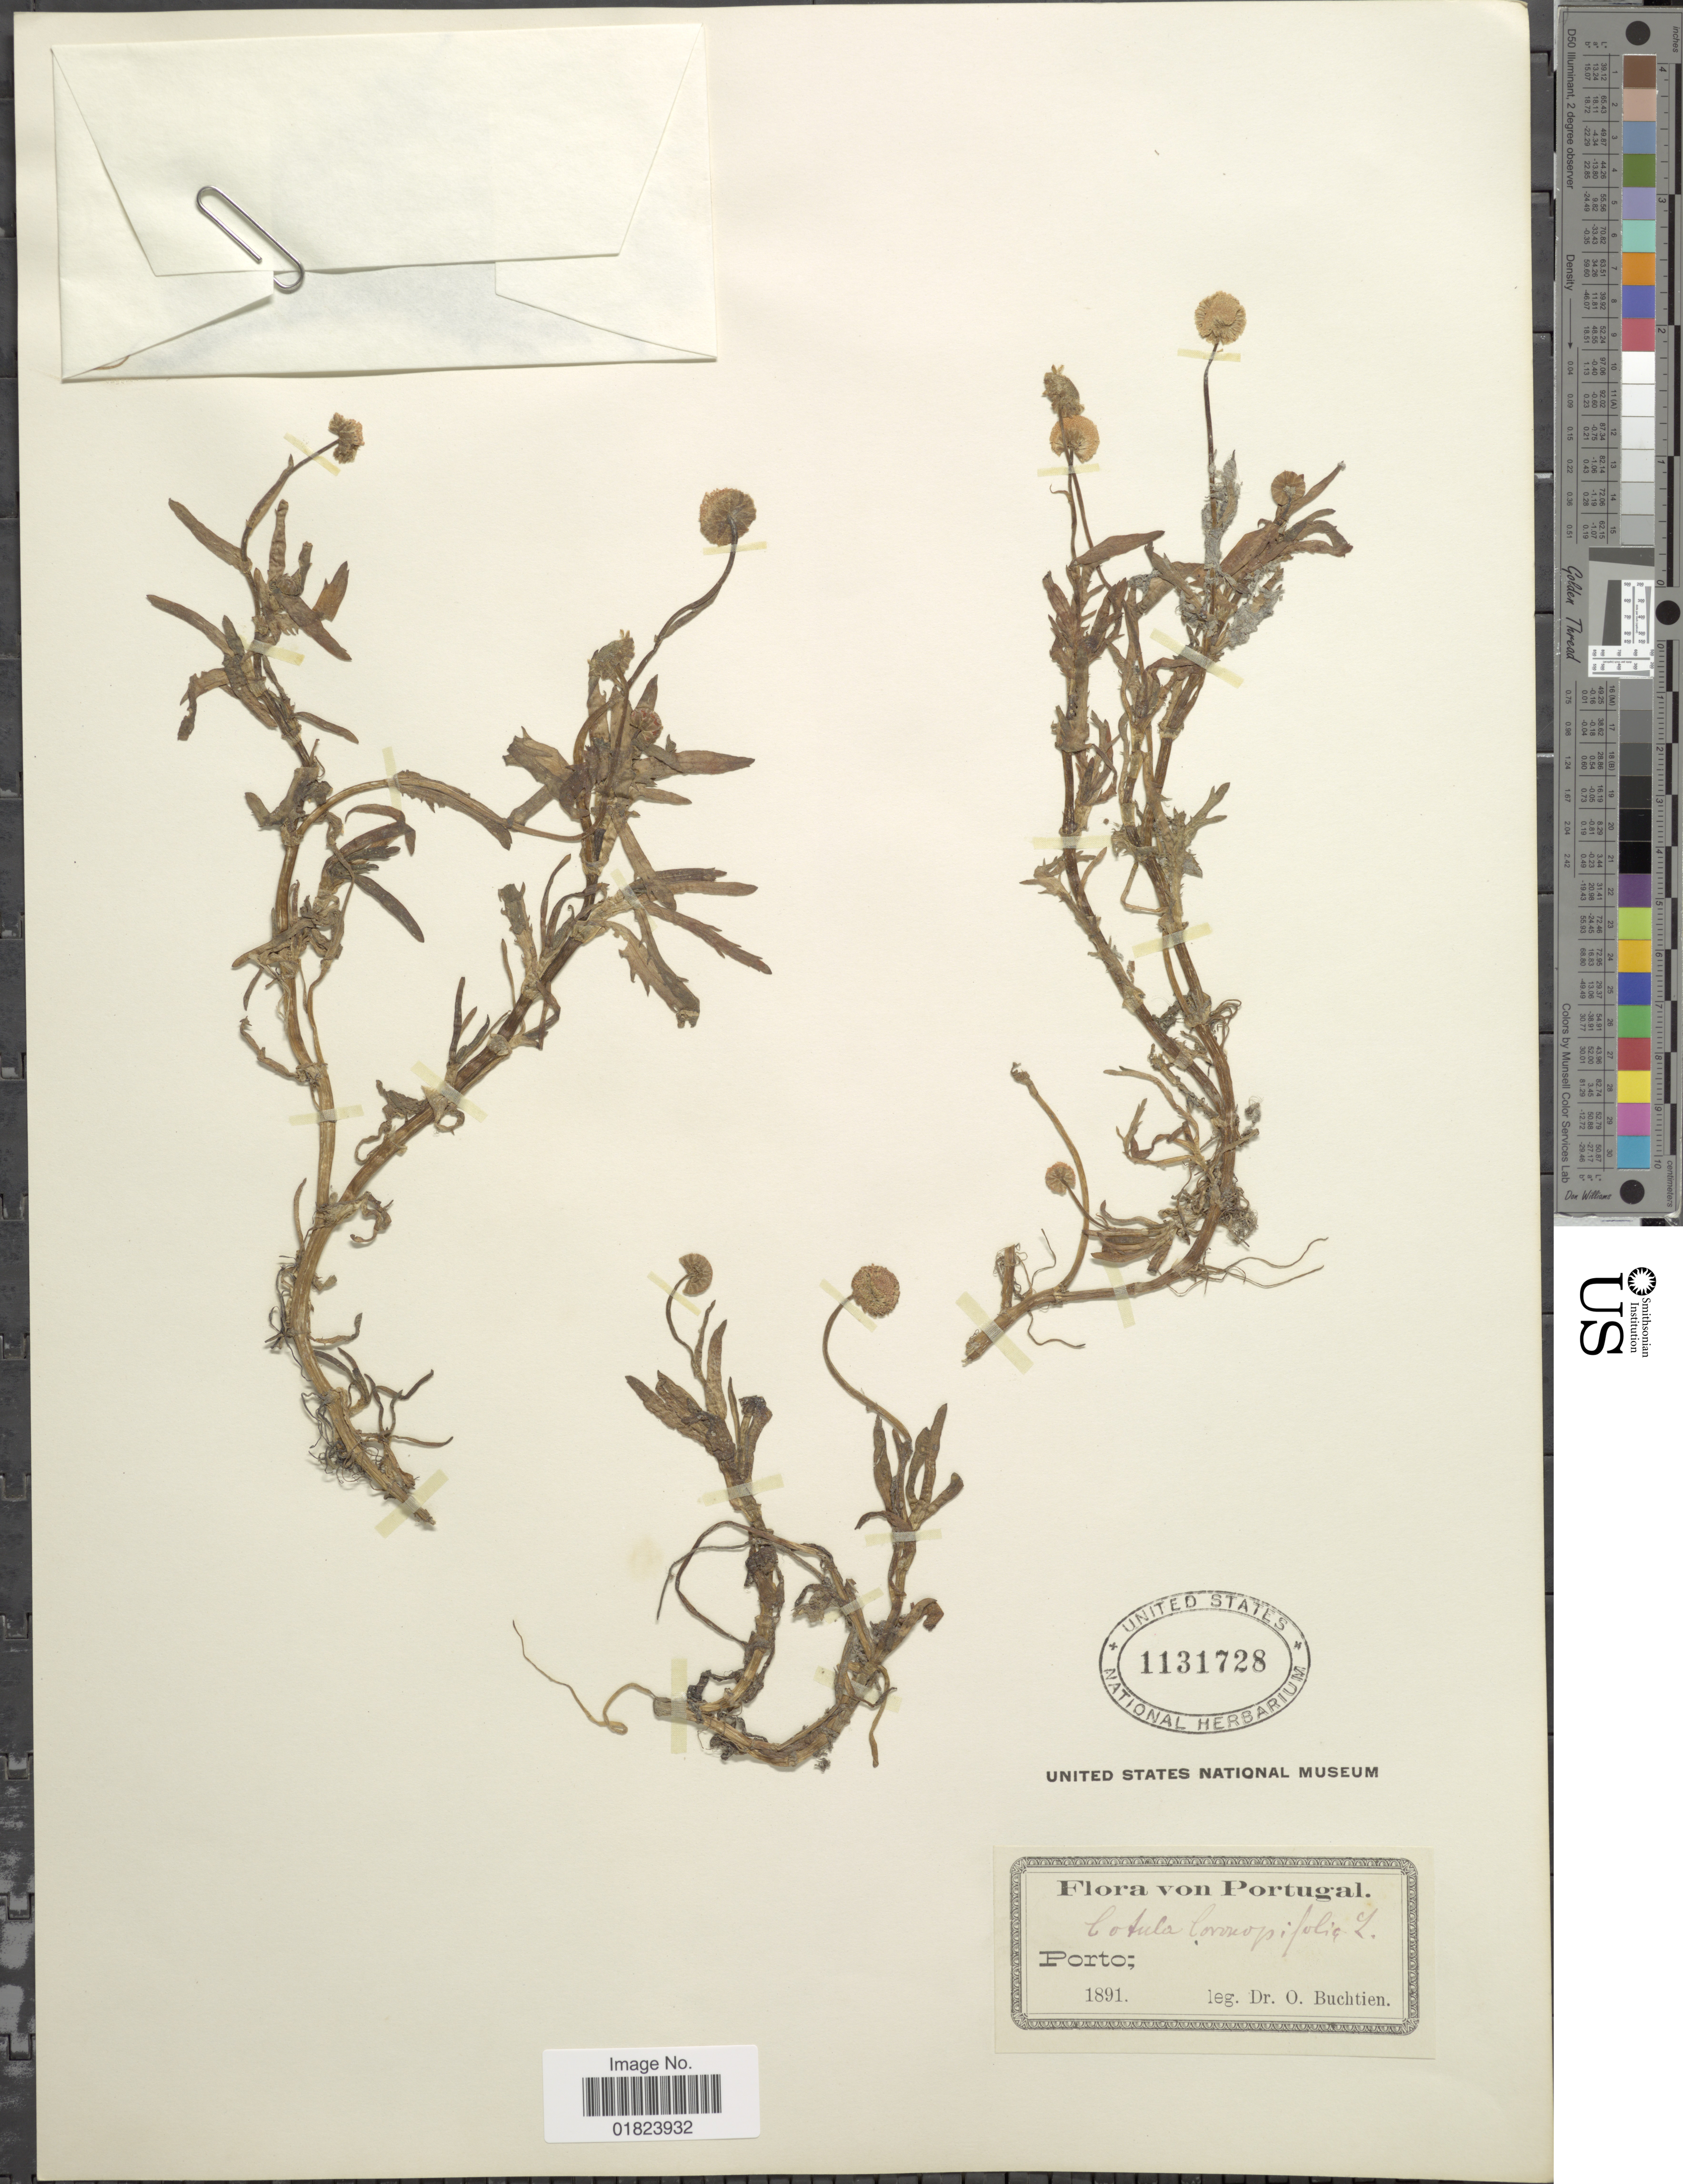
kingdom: Plantae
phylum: Tracheophyta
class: Magnoliopsida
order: Asterales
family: Asteraceae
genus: Cotula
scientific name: Cotula coronopifolia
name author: L.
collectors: O. Buchtien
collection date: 1891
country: Portugal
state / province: Porto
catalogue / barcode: US 1131728